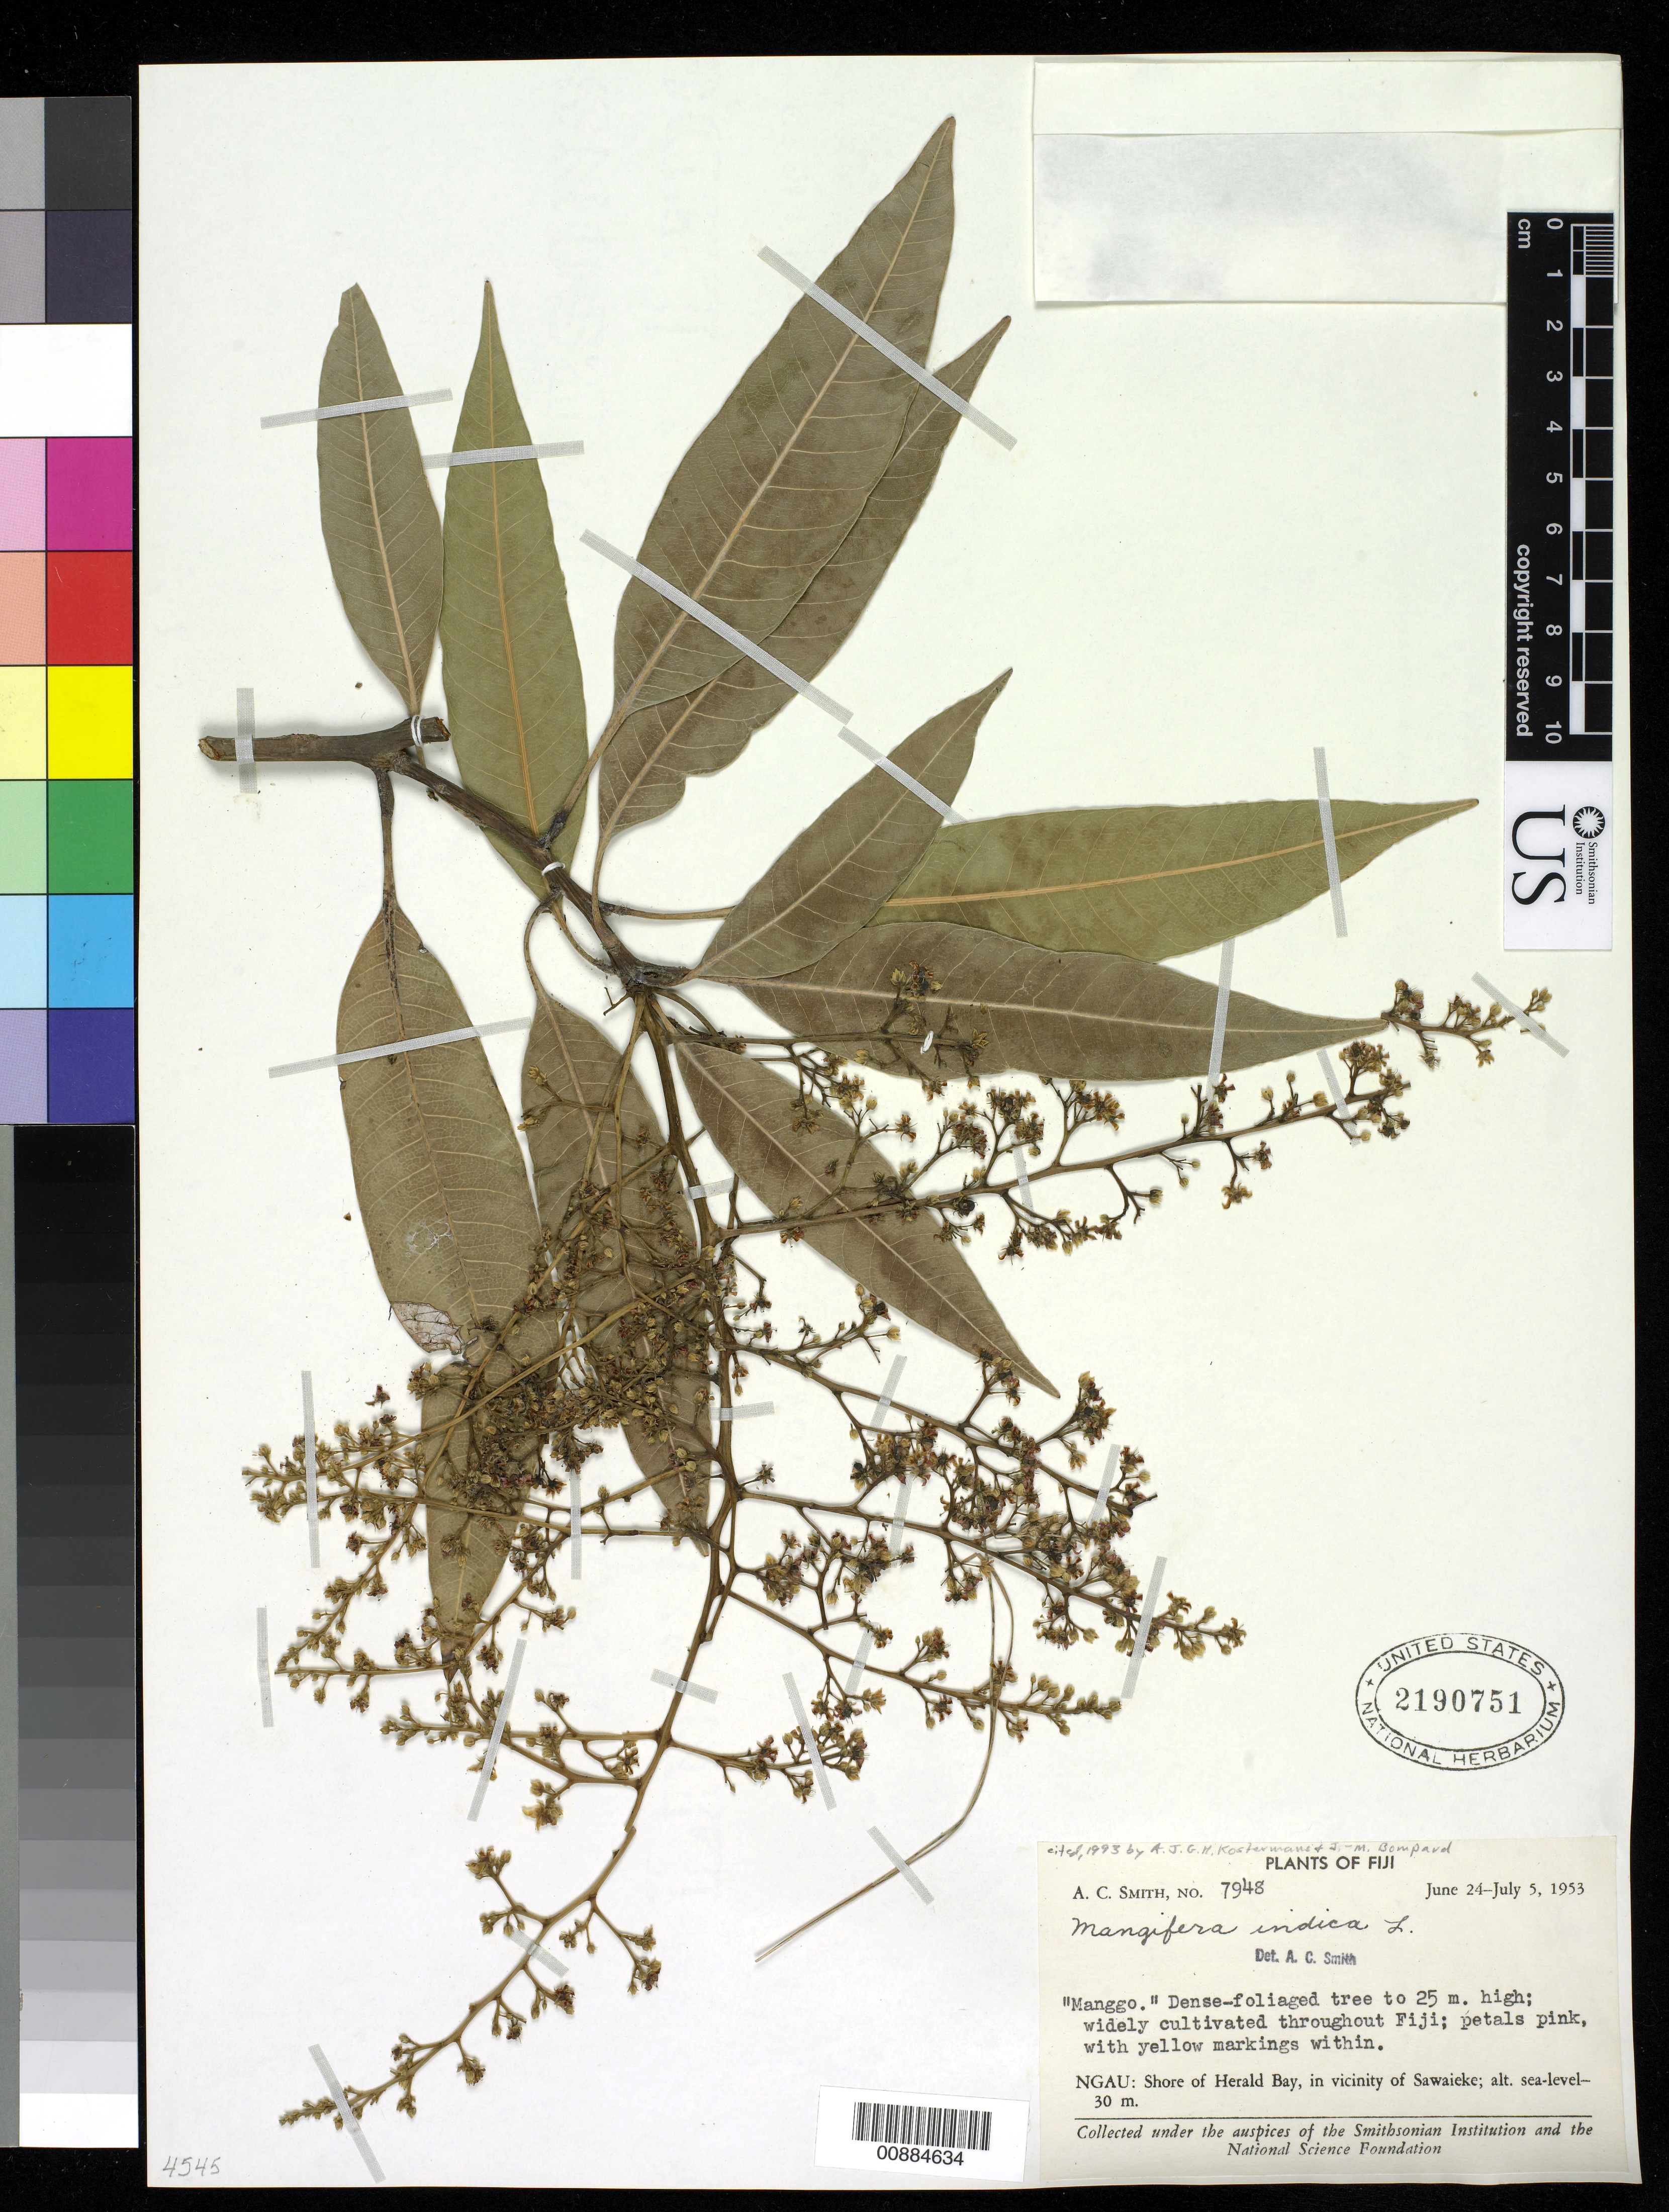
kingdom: Plantae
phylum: Tracheophyta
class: Magnoliopsida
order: Sapindales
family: Anacardiaceae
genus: Mangifera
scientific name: Mangifera indica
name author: L.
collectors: C. A. Smith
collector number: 7948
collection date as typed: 24 Jun 1953 to 05 Jul 1953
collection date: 1953-06-24/1953-07-05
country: Fiji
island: Gau [Ngau]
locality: Ngau, shore of Herald Bay, in the vicinity of Sawaiek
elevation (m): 0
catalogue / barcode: US 2190751